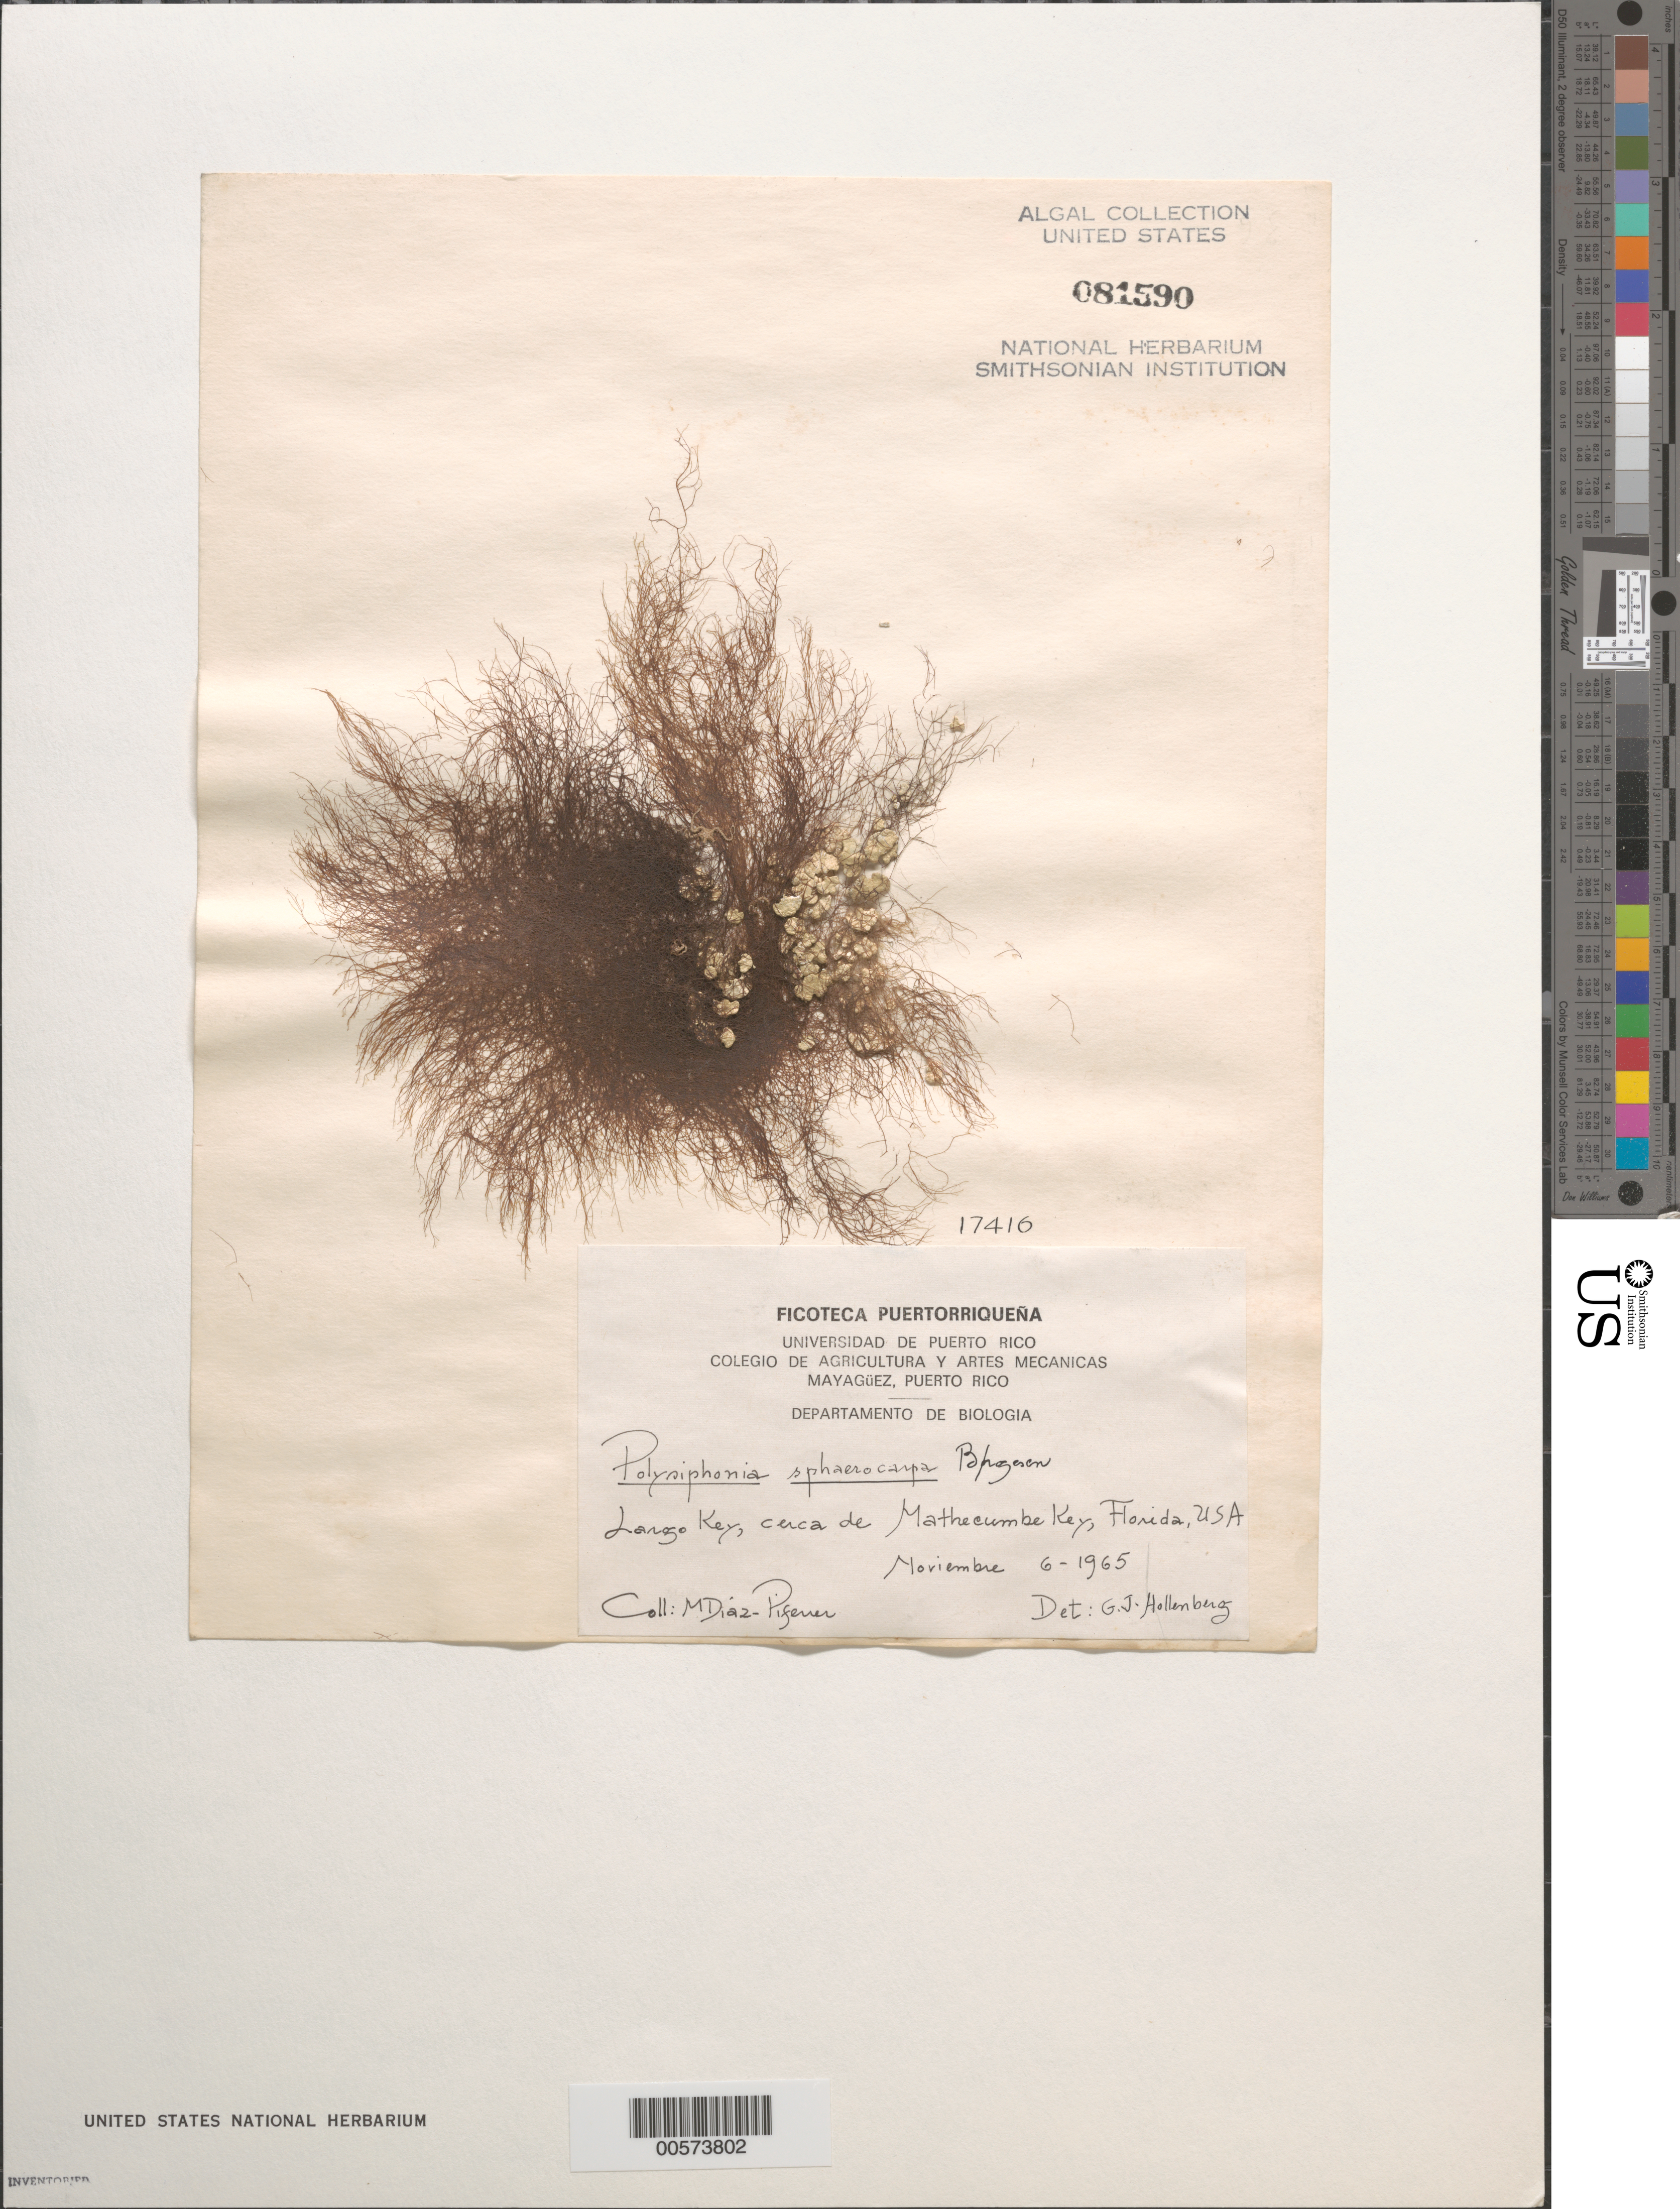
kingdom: Plantae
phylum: Rhodophyta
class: Florideophyceae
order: Ceramiales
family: Rhodomelaceae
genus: Melanothamnus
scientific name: Melanothamnus sphaerocarpus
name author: (Børgesen) Diaz-Tapia et al.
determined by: Algae name updating Project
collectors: M. Diaz-Piferrer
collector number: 17416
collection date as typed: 06 Nov 1965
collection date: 1965-11-06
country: United States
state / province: Florida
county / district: Monroe County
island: Key Largo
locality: Near Matecumbe Key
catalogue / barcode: US 81590